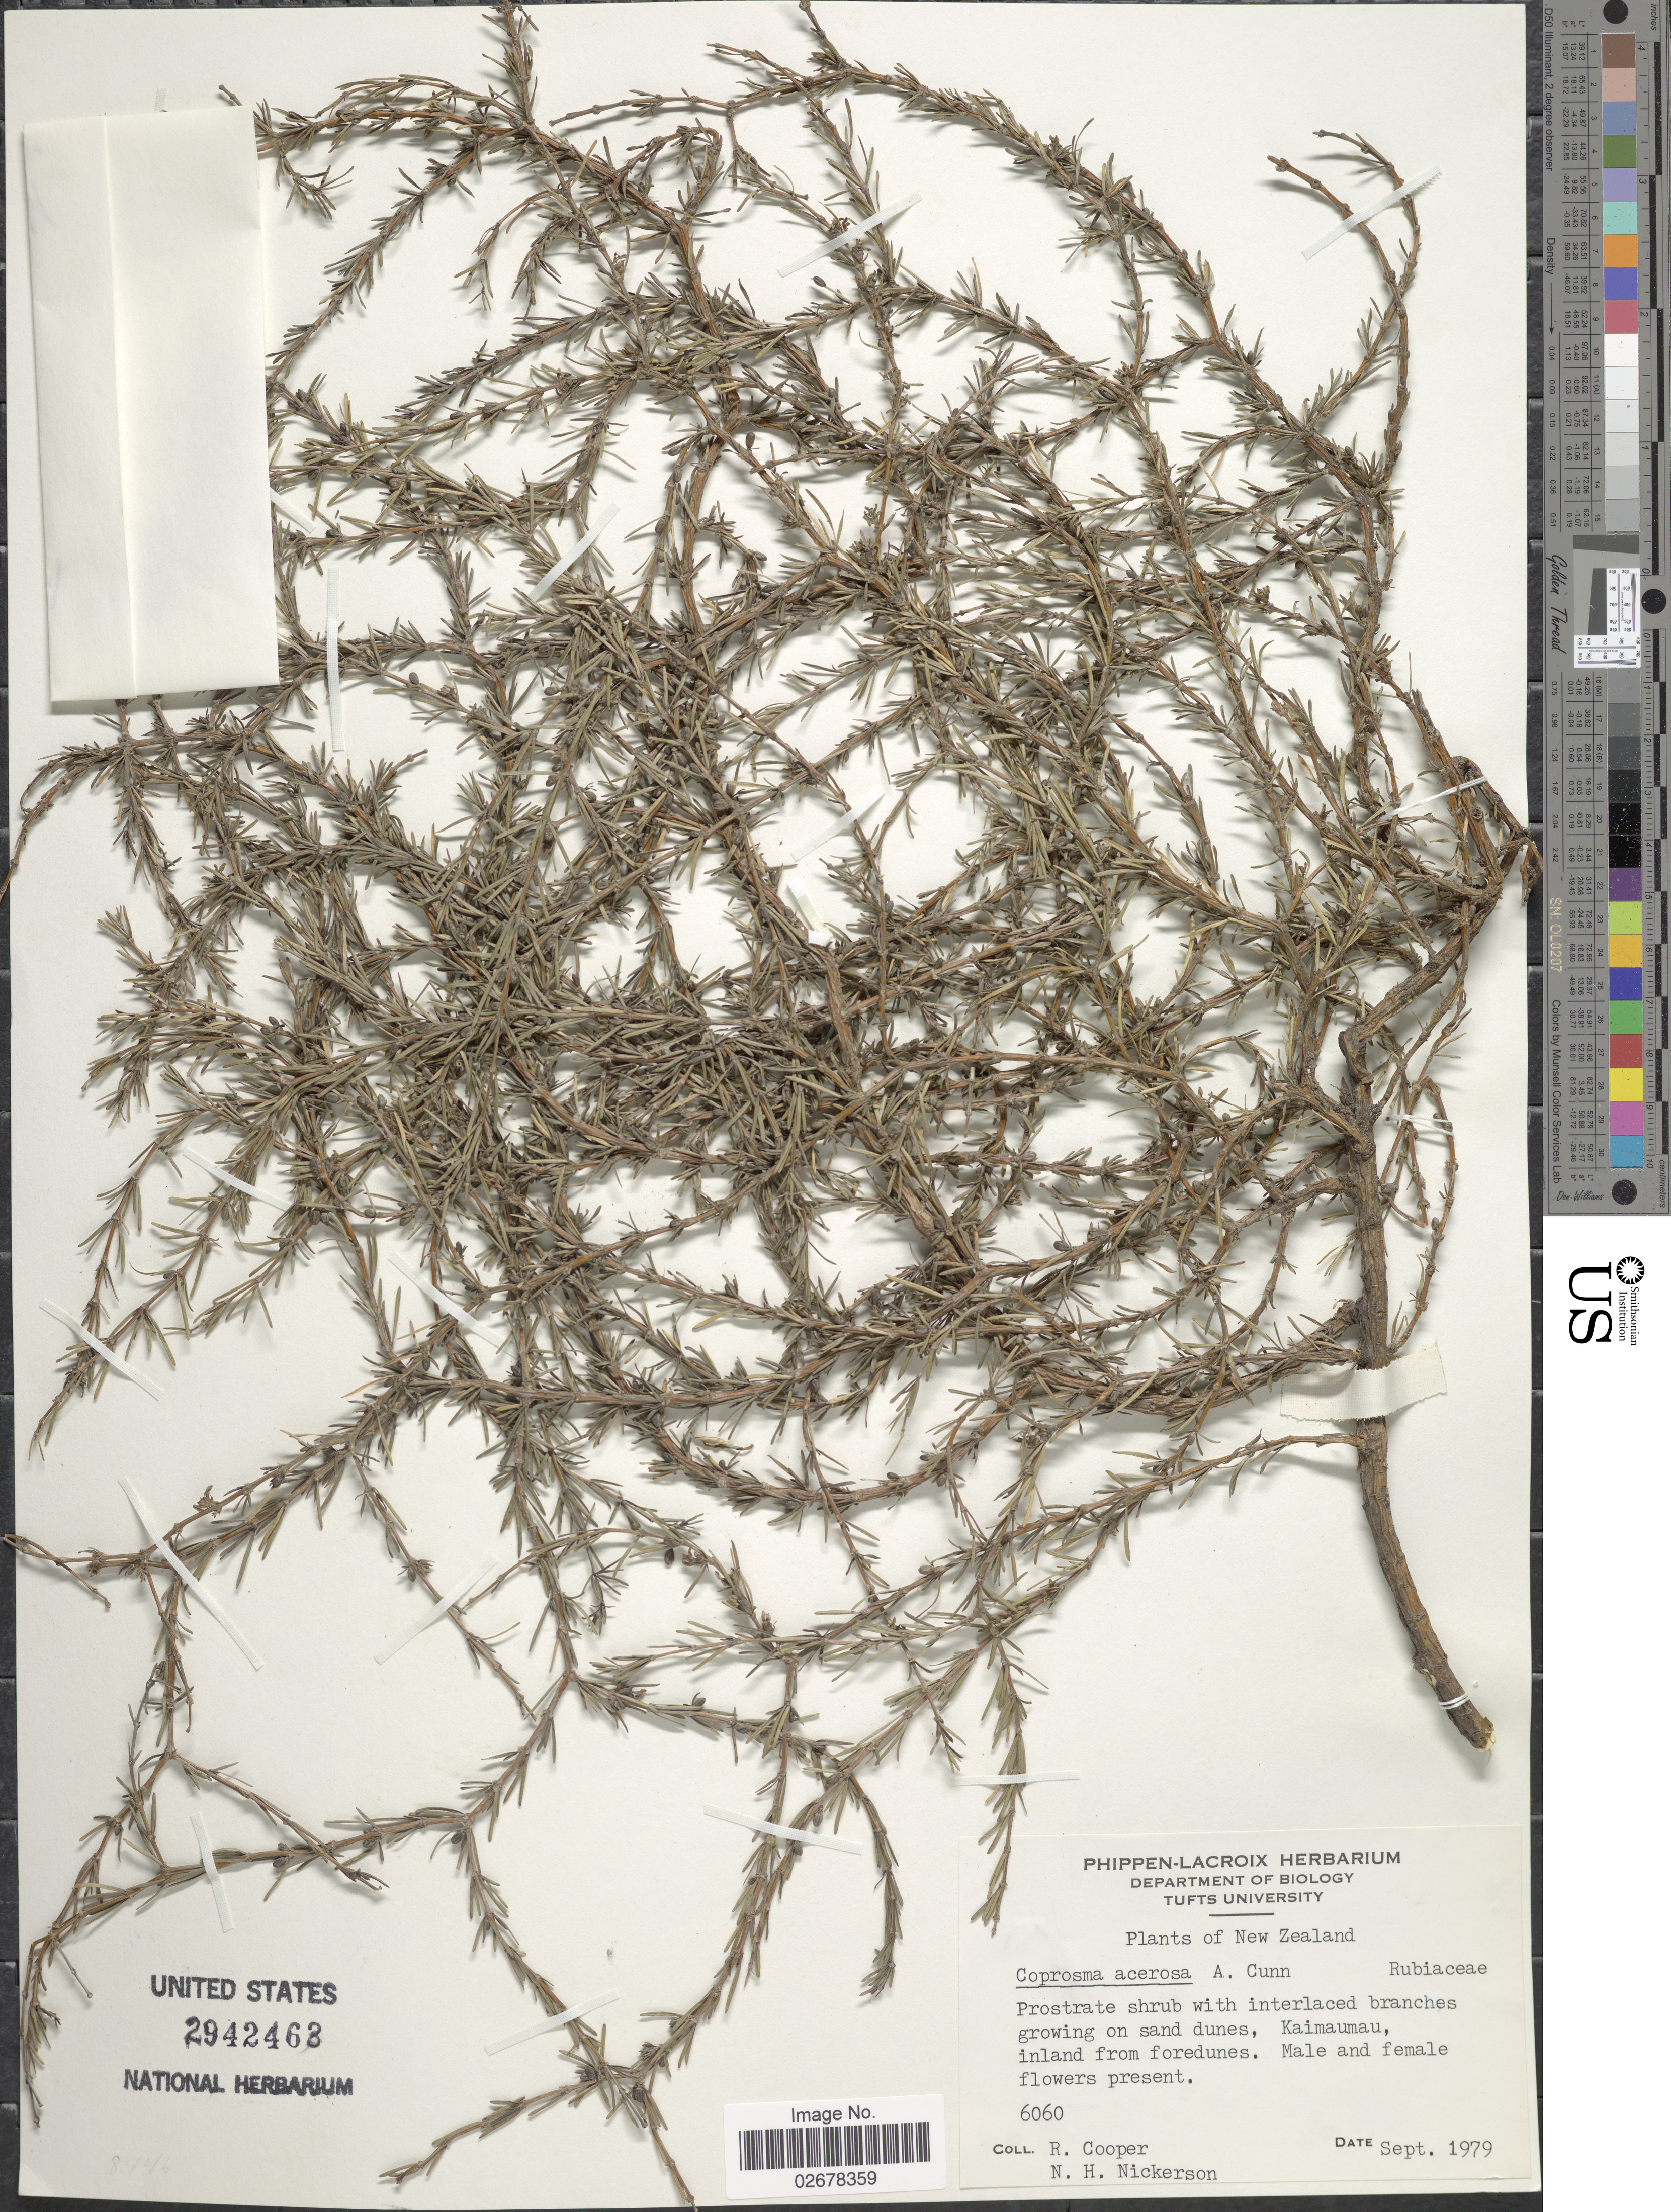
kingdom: Plantae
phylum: Tracheophyta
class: Magnoliopsida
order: Gentianales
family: Rubiaceae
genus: Coprosma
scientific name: Coprosma acerosa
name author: A. Cunn.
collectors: R. Cooper & N. Nickerson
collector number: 6060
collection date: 1979-09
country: New Zealand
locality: Kaimaumau, inland from foredunes.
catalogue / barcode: US 2942463